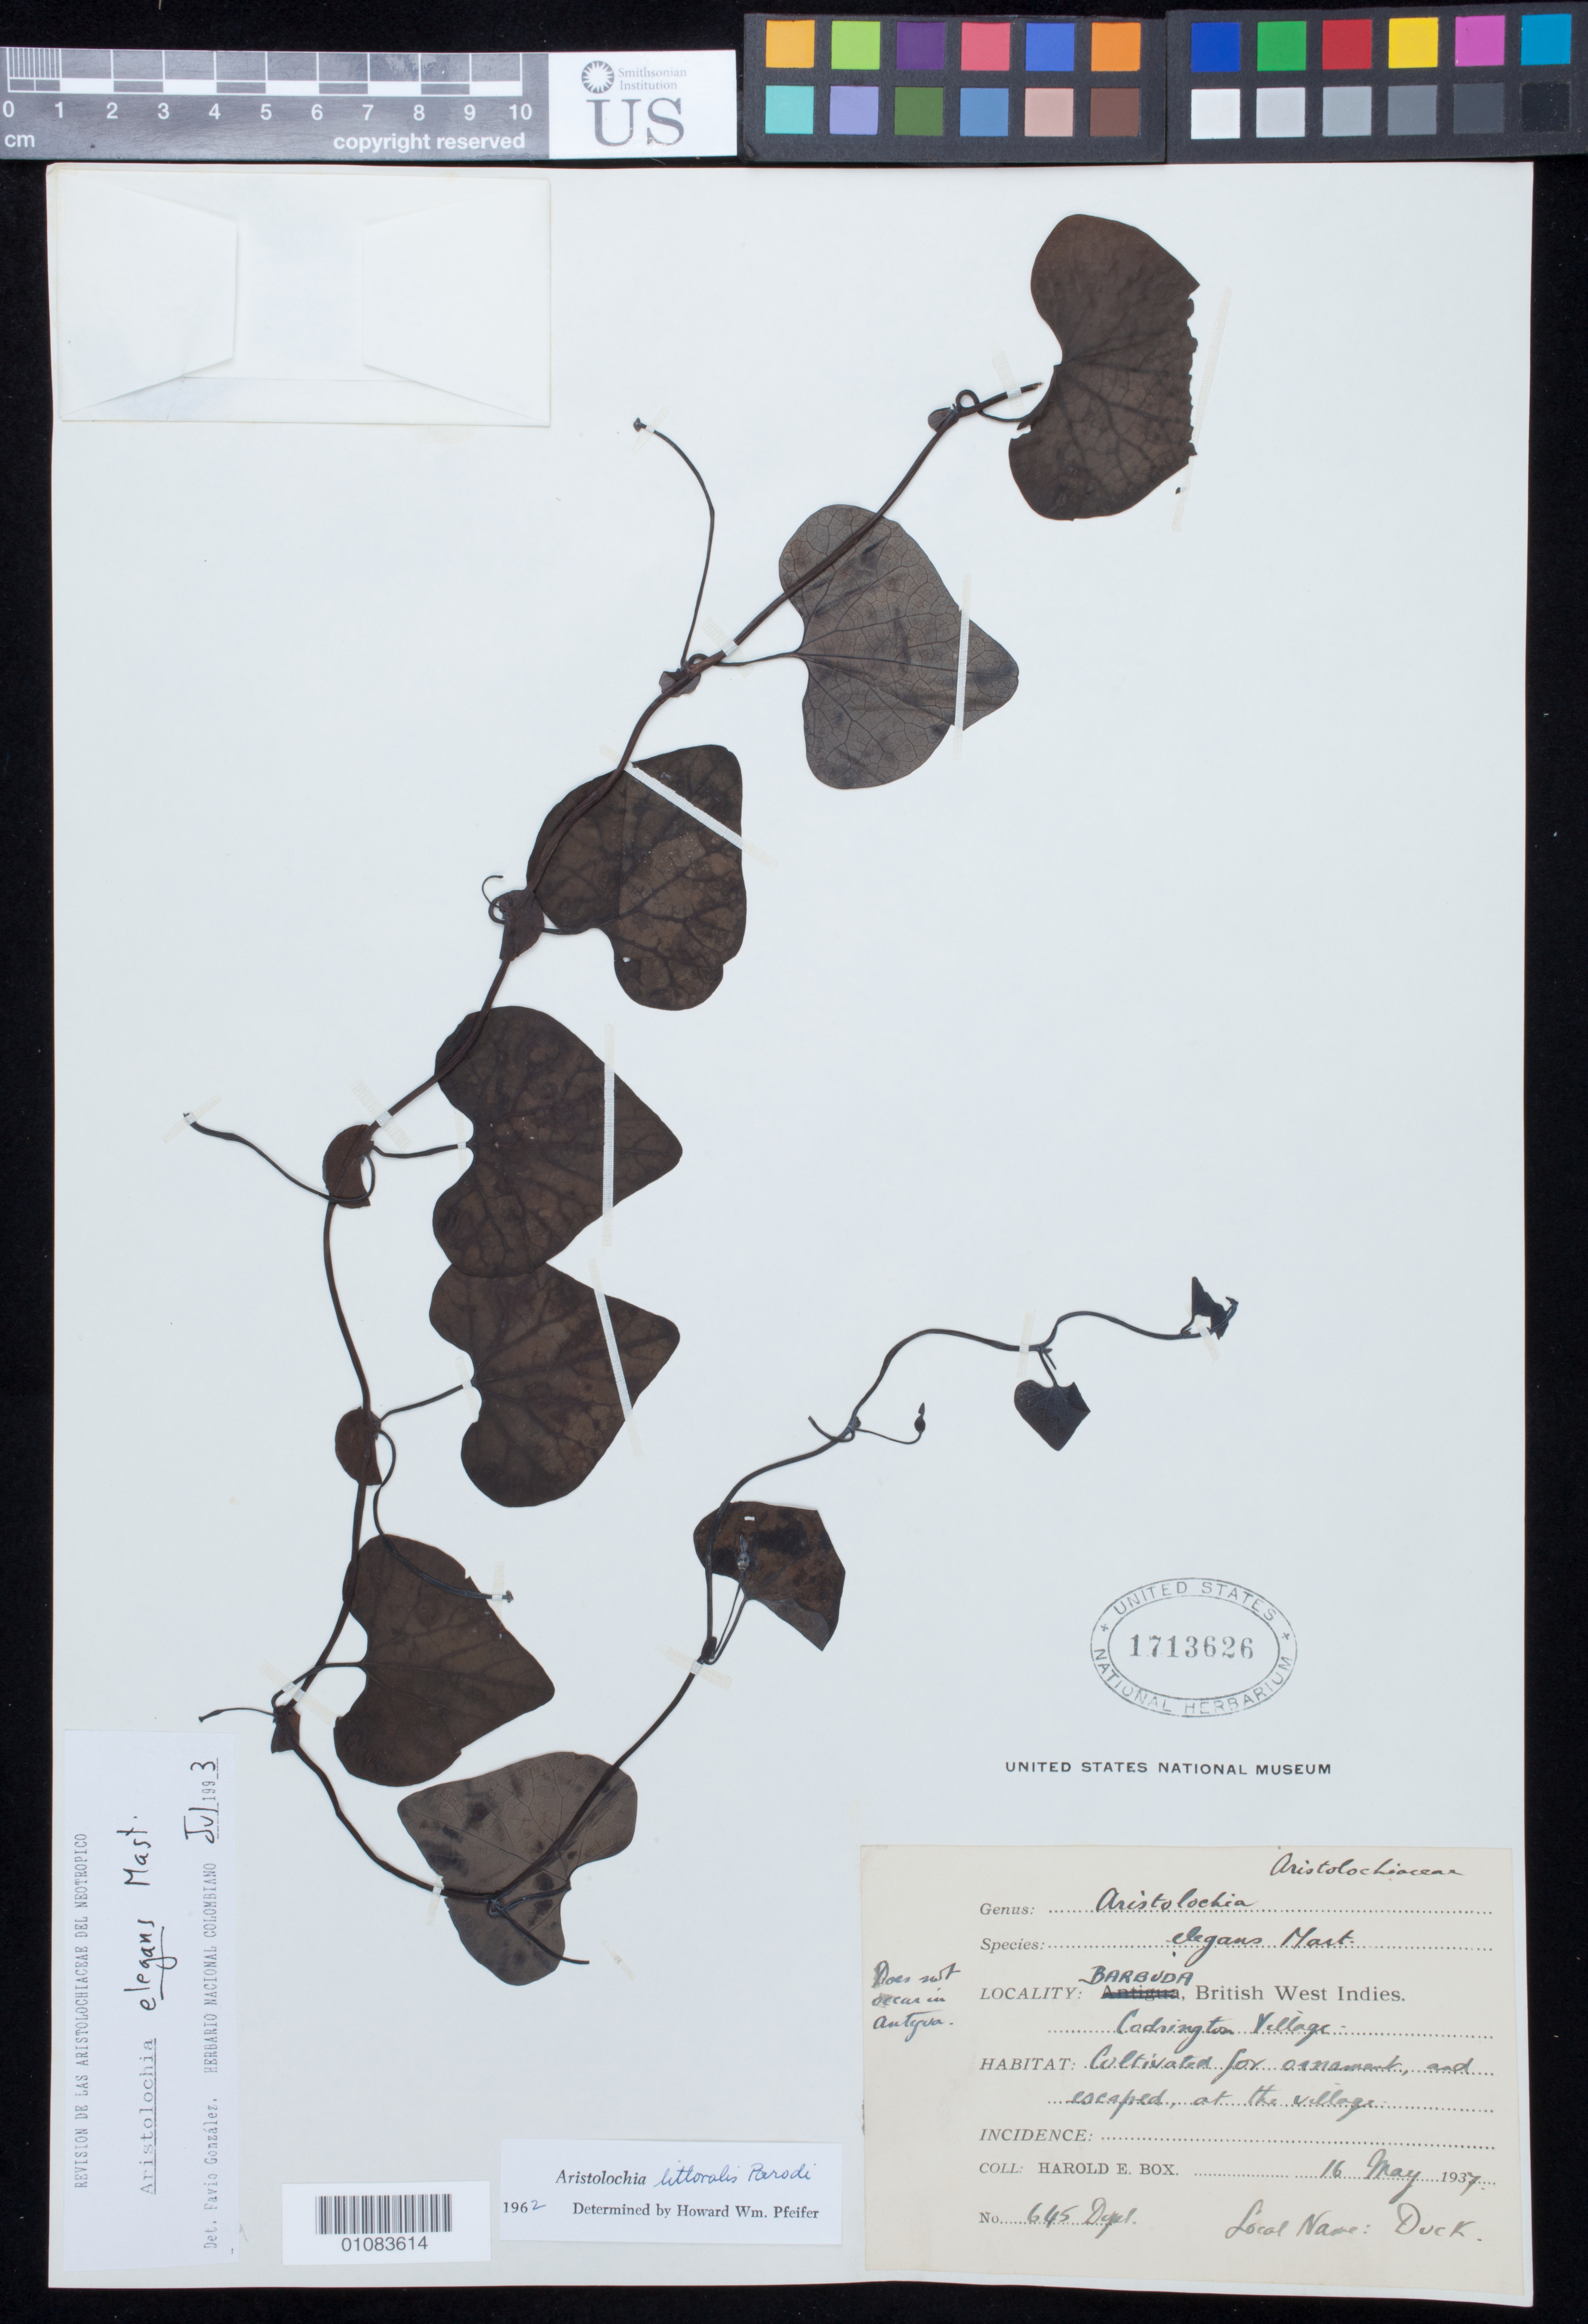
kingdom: Plantae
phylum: Tracheophyta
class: Magnoliopsida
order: Piperales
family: Aristolochiaceae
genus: Aristolochia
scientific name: Aristolochia elegans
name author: Mast.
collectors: H. E. Box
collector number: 645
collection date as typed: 16 May 1937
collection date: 1937-05-16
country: Antigua and Barbuda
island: Barbuda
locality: Codington Village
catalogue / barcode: US 1713626